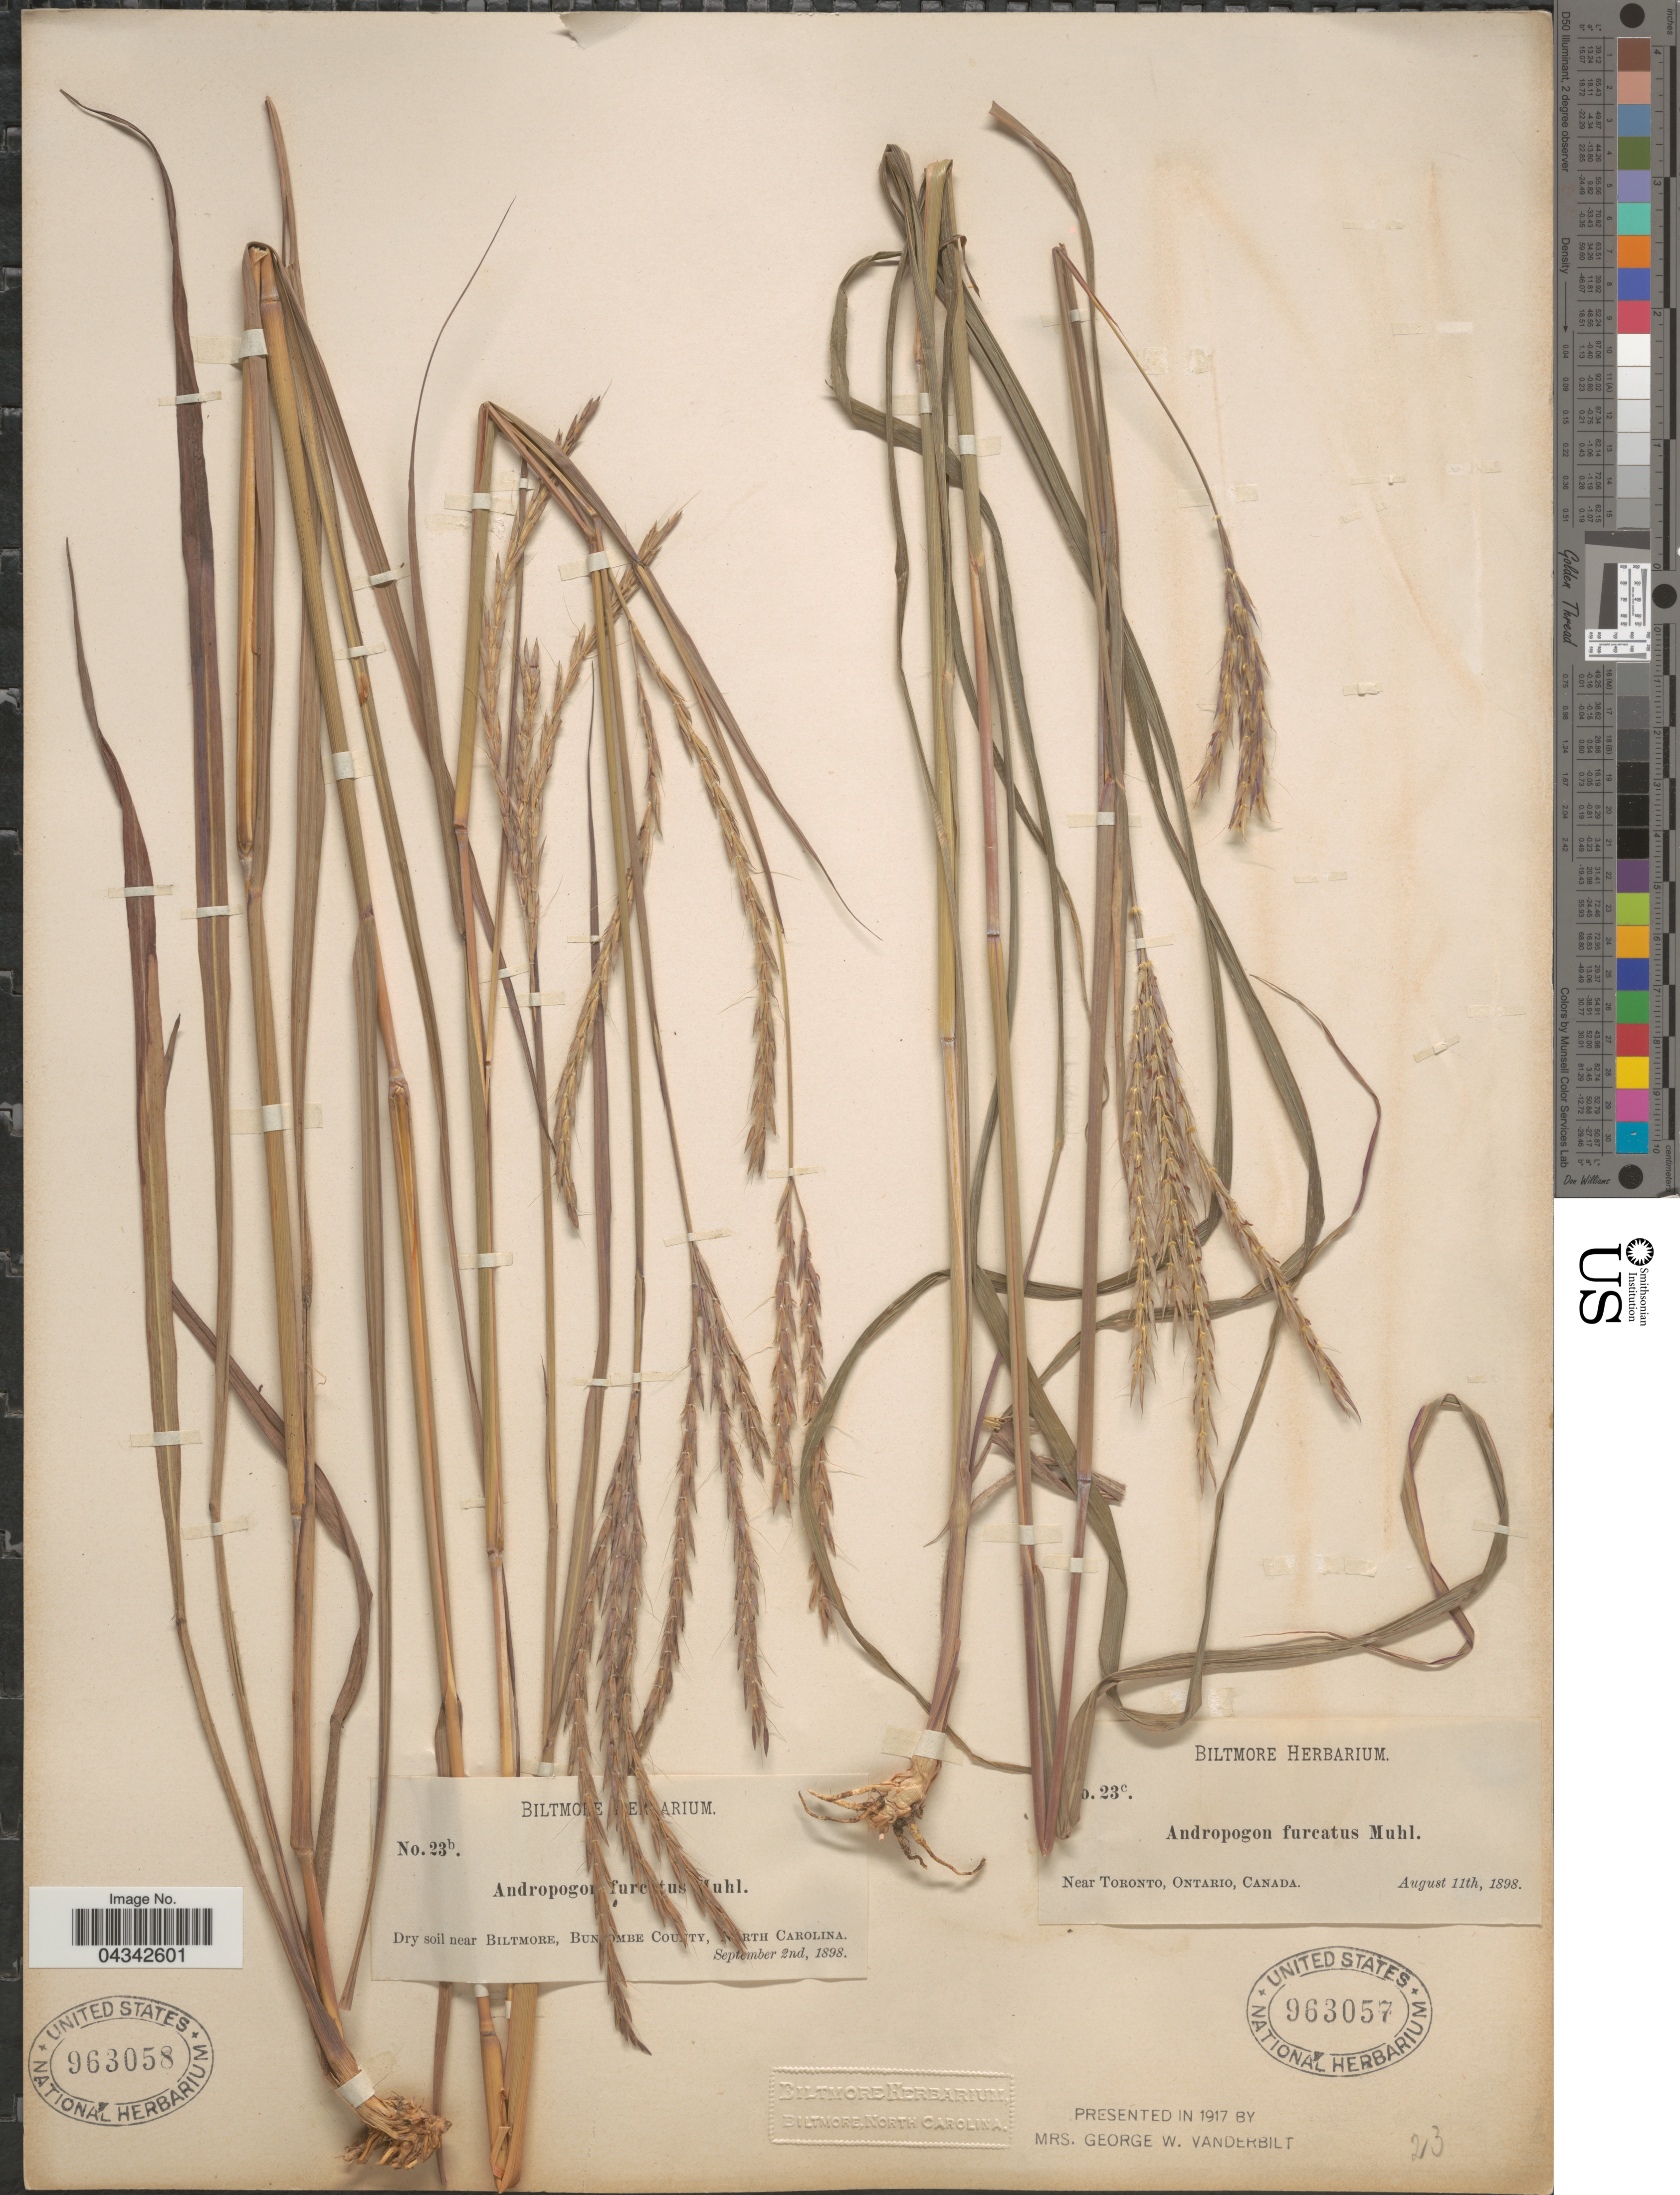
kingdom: Plantae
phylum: Tracheophyta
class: Liliopsida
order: Poales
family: Poaceae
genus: Andropogon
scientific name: Andropogon gerardii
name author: Vitman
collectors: ex herb. Biltmore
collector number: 23b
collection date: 1898-09-02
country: United States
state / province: North Carolina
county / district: Buncombe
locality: Dry soil near Biltmore.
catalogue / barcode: US 963058